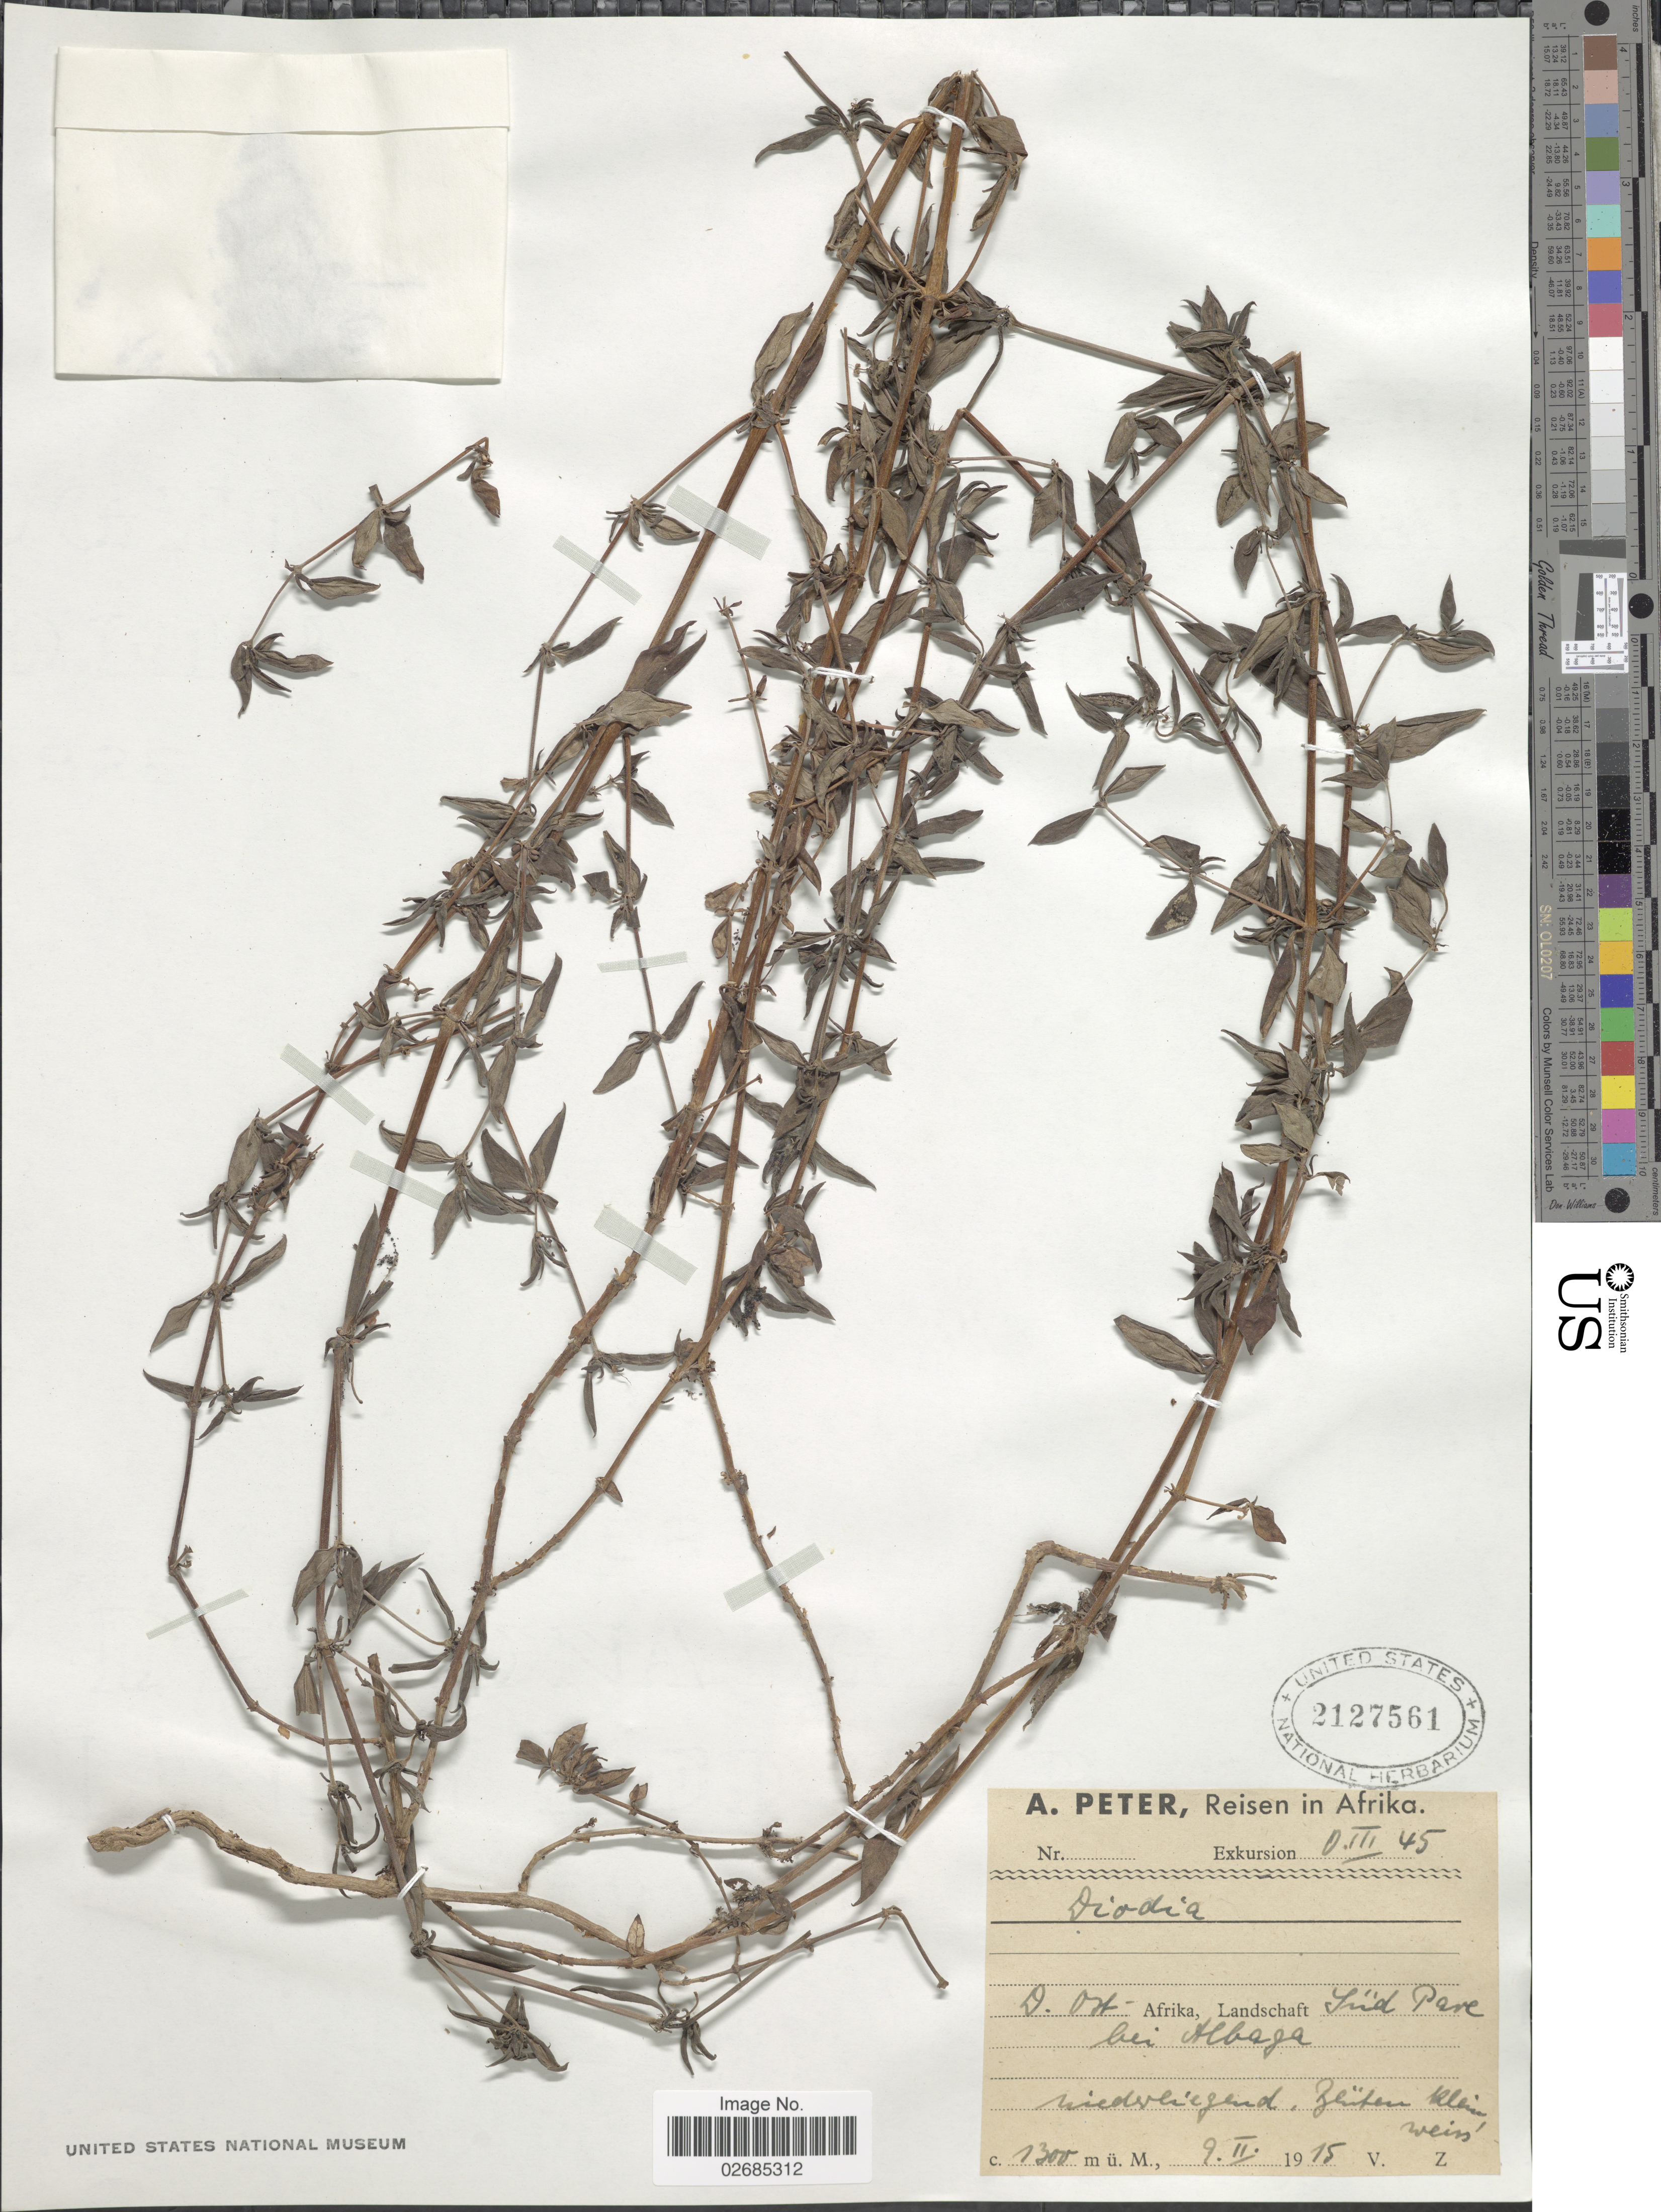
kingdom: Plantae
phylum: Tracheophyta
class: Magnoliopsida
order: Gentianales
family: Rubiaceae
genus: Diodia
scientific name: Diodia sp.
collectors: A. Peter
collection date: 1915-02-09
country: Tanzania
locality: Afrika. D.-Ost. Afrika, Landschaft Sud Pare bei Albaga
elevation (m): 1300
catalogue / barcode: US 2127561